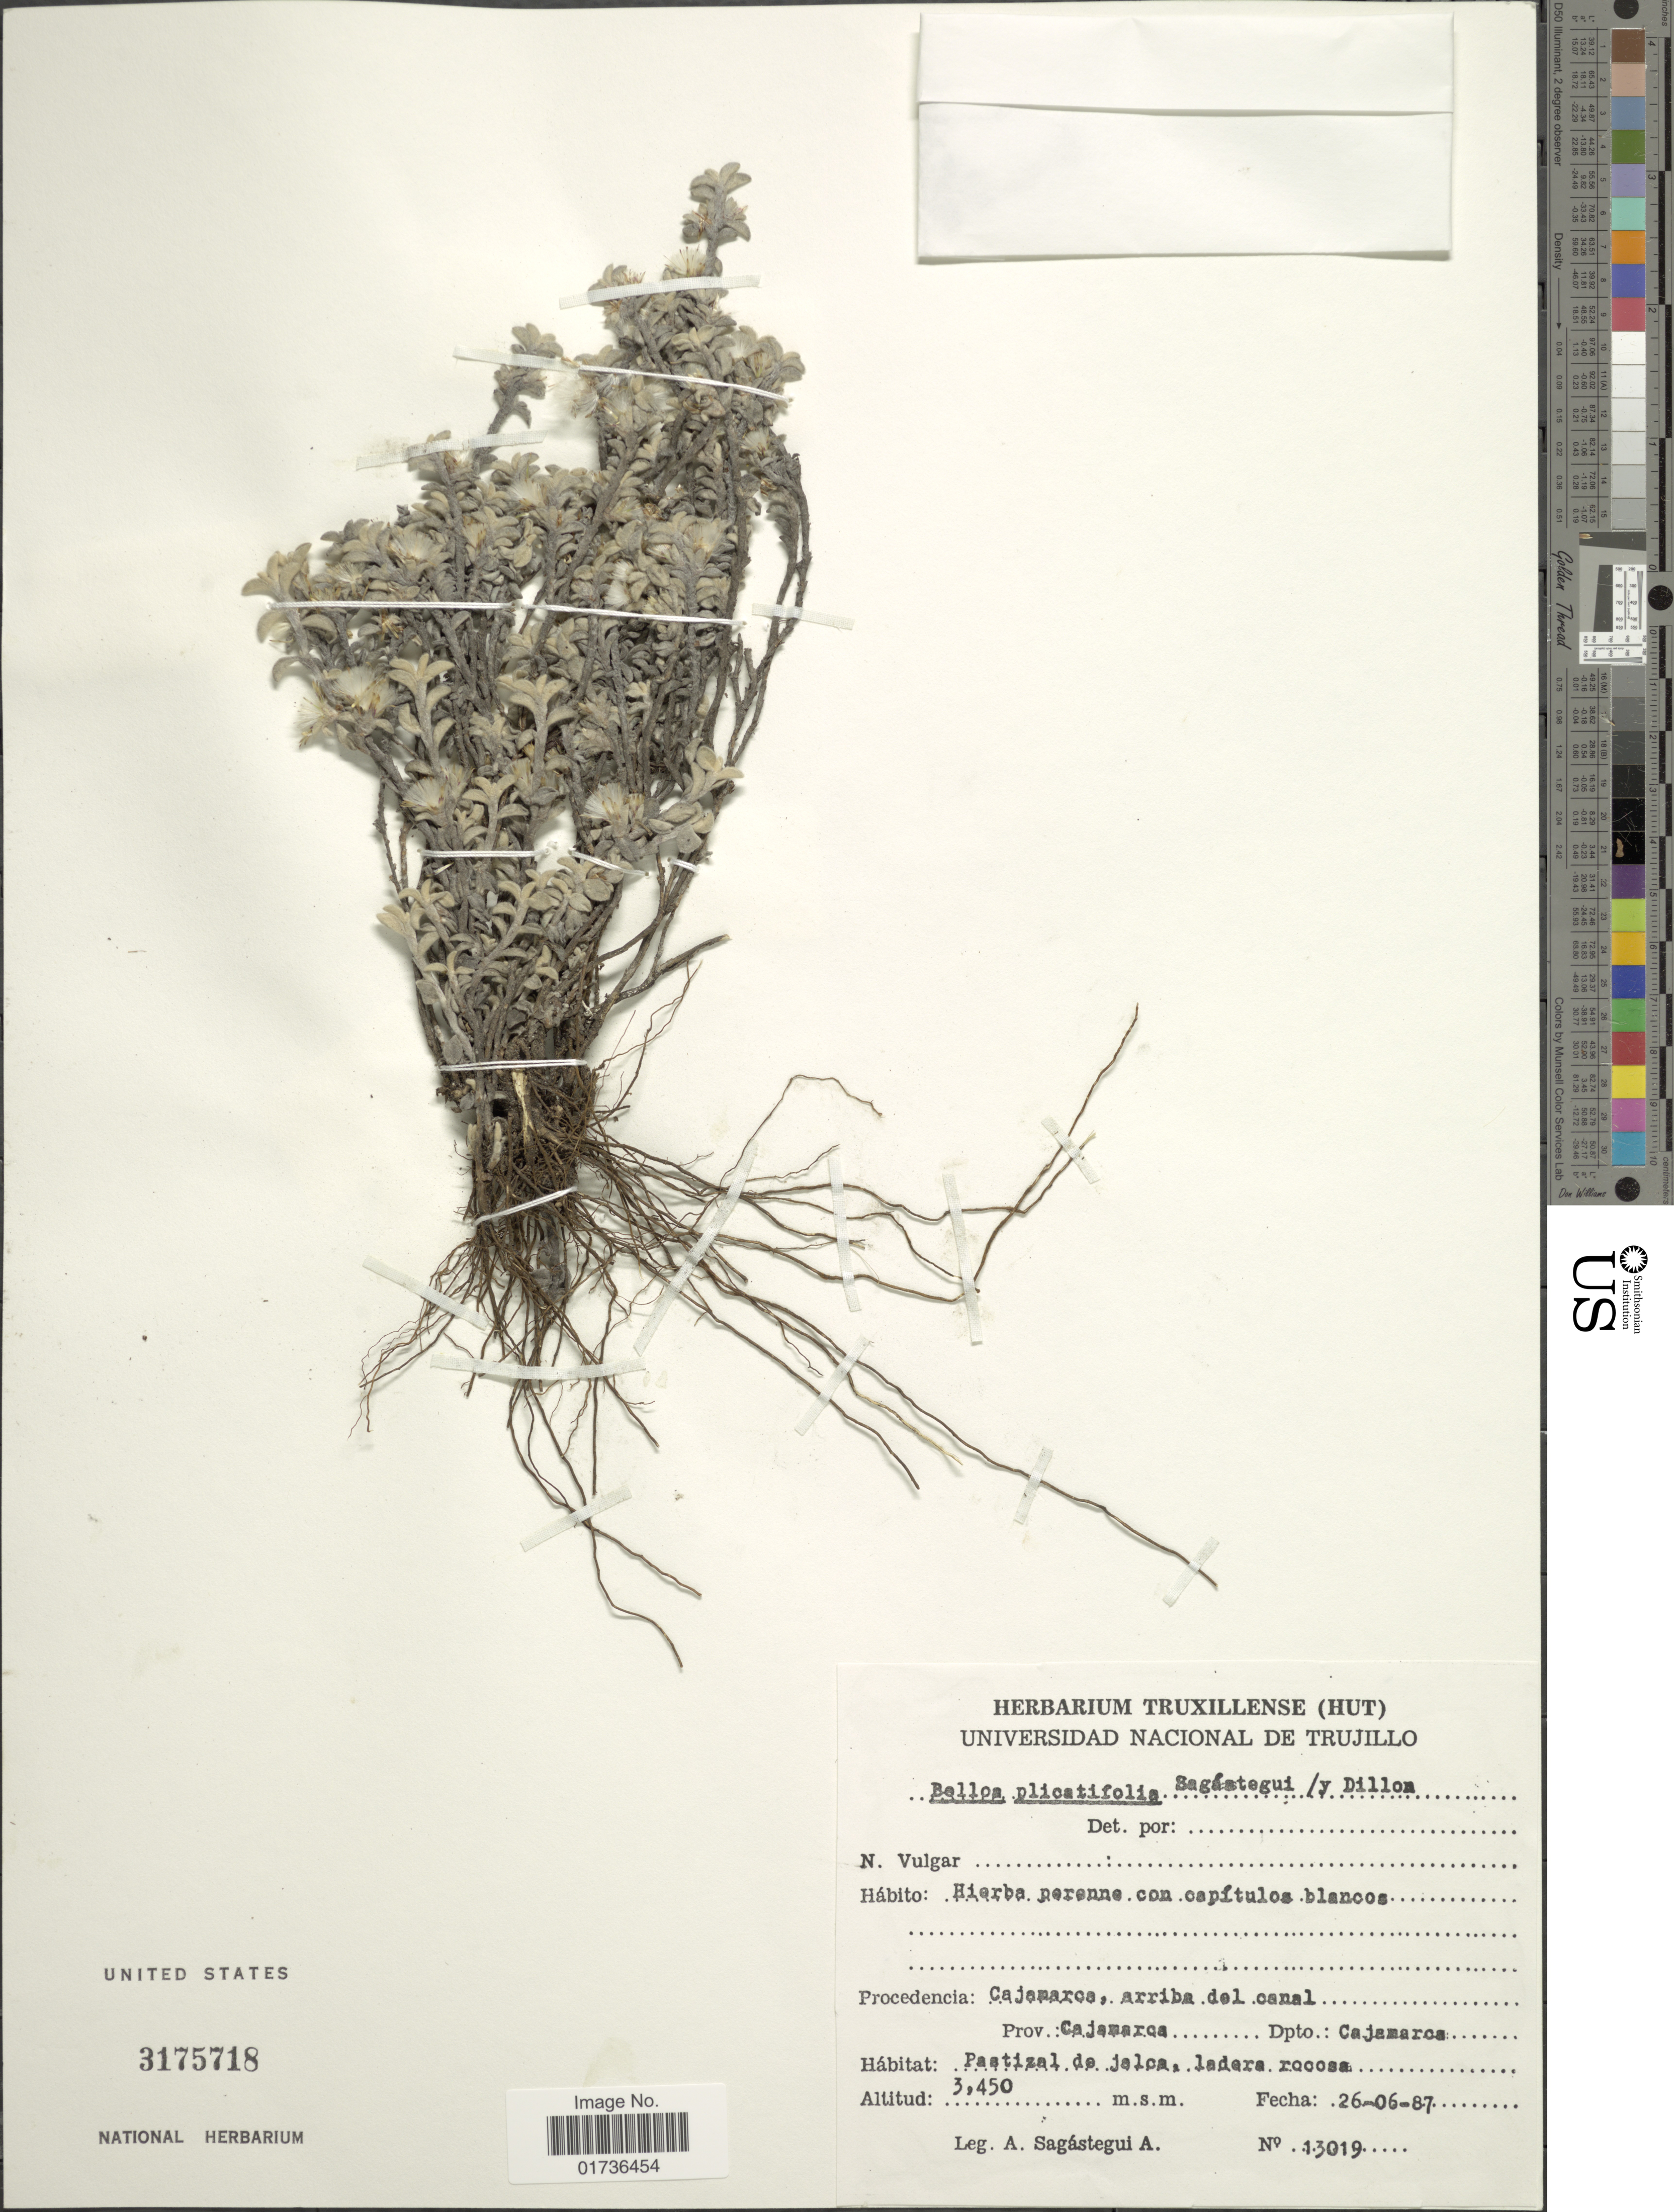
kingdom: Plantae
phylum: Tracheophyta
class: Magnoliopsida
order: Asterales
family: Asteraceae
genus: Mniodes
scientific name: Mniodes plicatifolia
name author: (Sagást. & M.O. Dillon) S.E. Freire et al.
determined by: Dillon, M. O.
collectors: A. Sagástegui A.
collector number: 13019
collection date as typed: Transcribed d/m/y: 26/6/87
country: Peru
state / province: Cajamarca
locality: Cajamarca, arriba del canal, Dpto. Cajamarca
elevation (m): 3450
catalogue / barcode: US 3175718